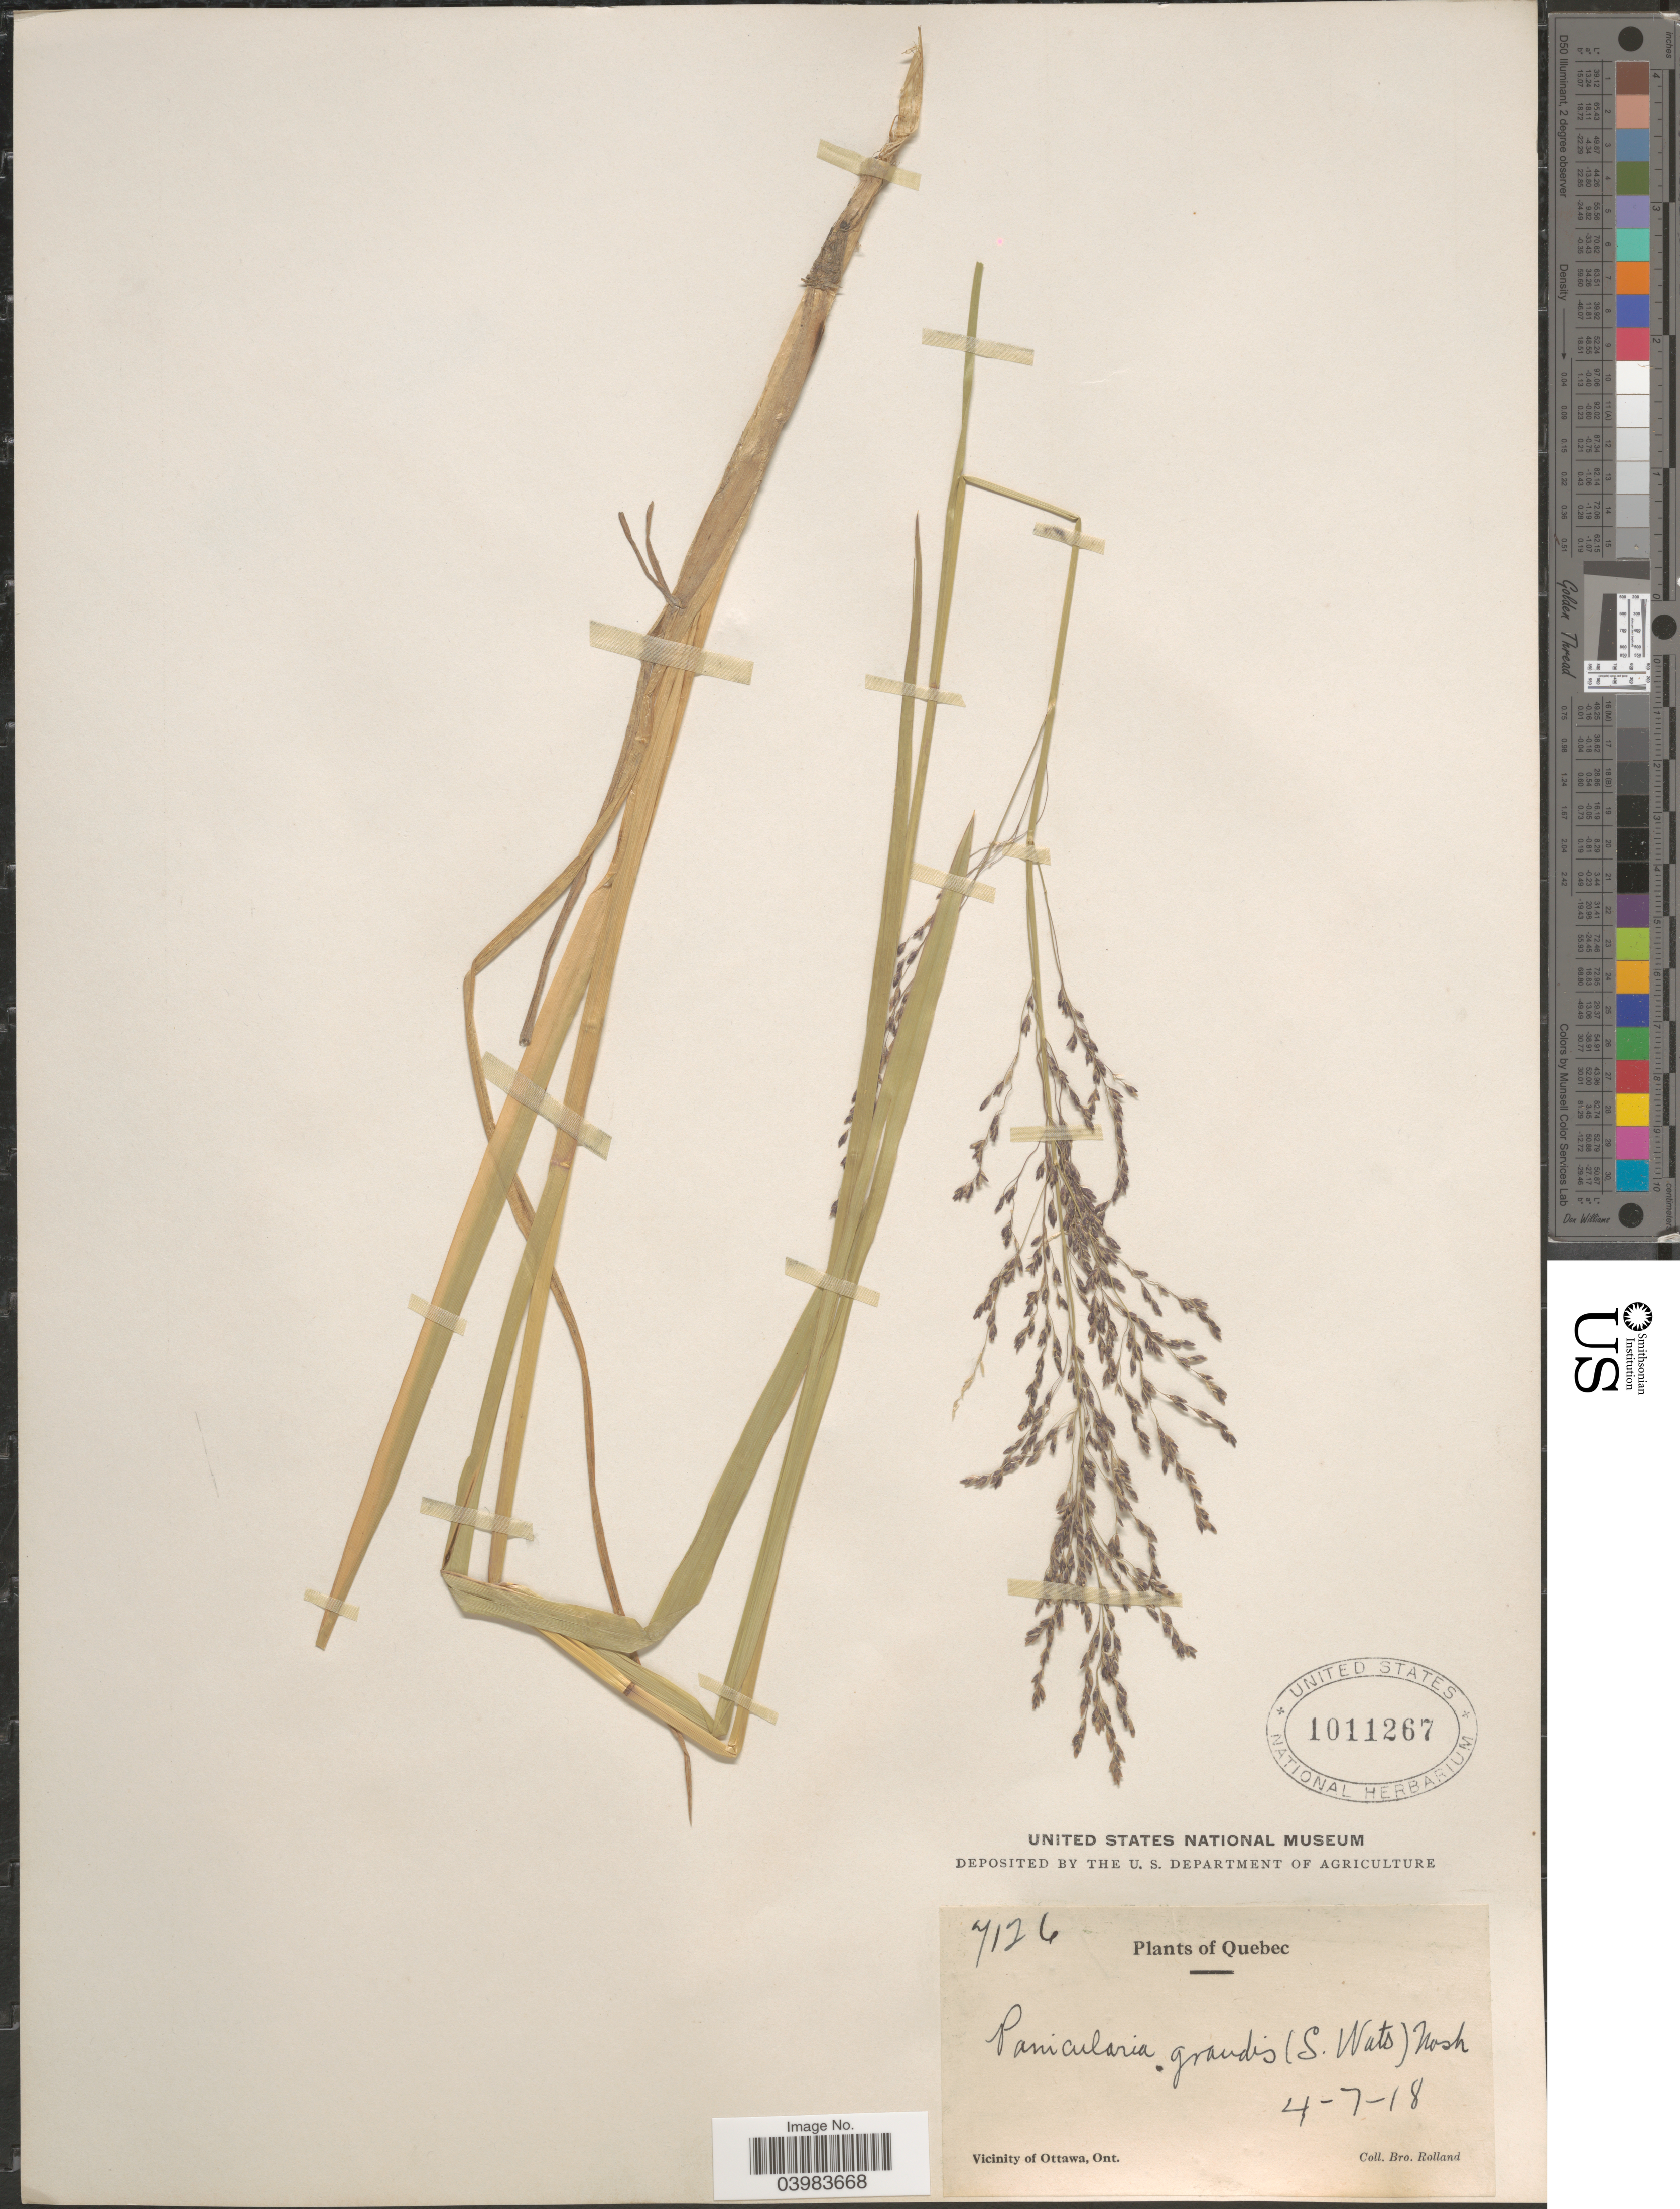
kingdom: Plantae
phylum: Tracheophyta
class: Liliopsida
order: Poales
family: Poaceae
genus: Glyceria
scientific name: Glyceria grandis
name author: S. Watson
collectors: B. Rolland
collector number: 7126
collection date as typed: Transcribed d/m/y: 4/7/18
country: Canada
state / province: Ontario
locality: Vicinity of Ottawa.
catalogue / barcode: US 1011267